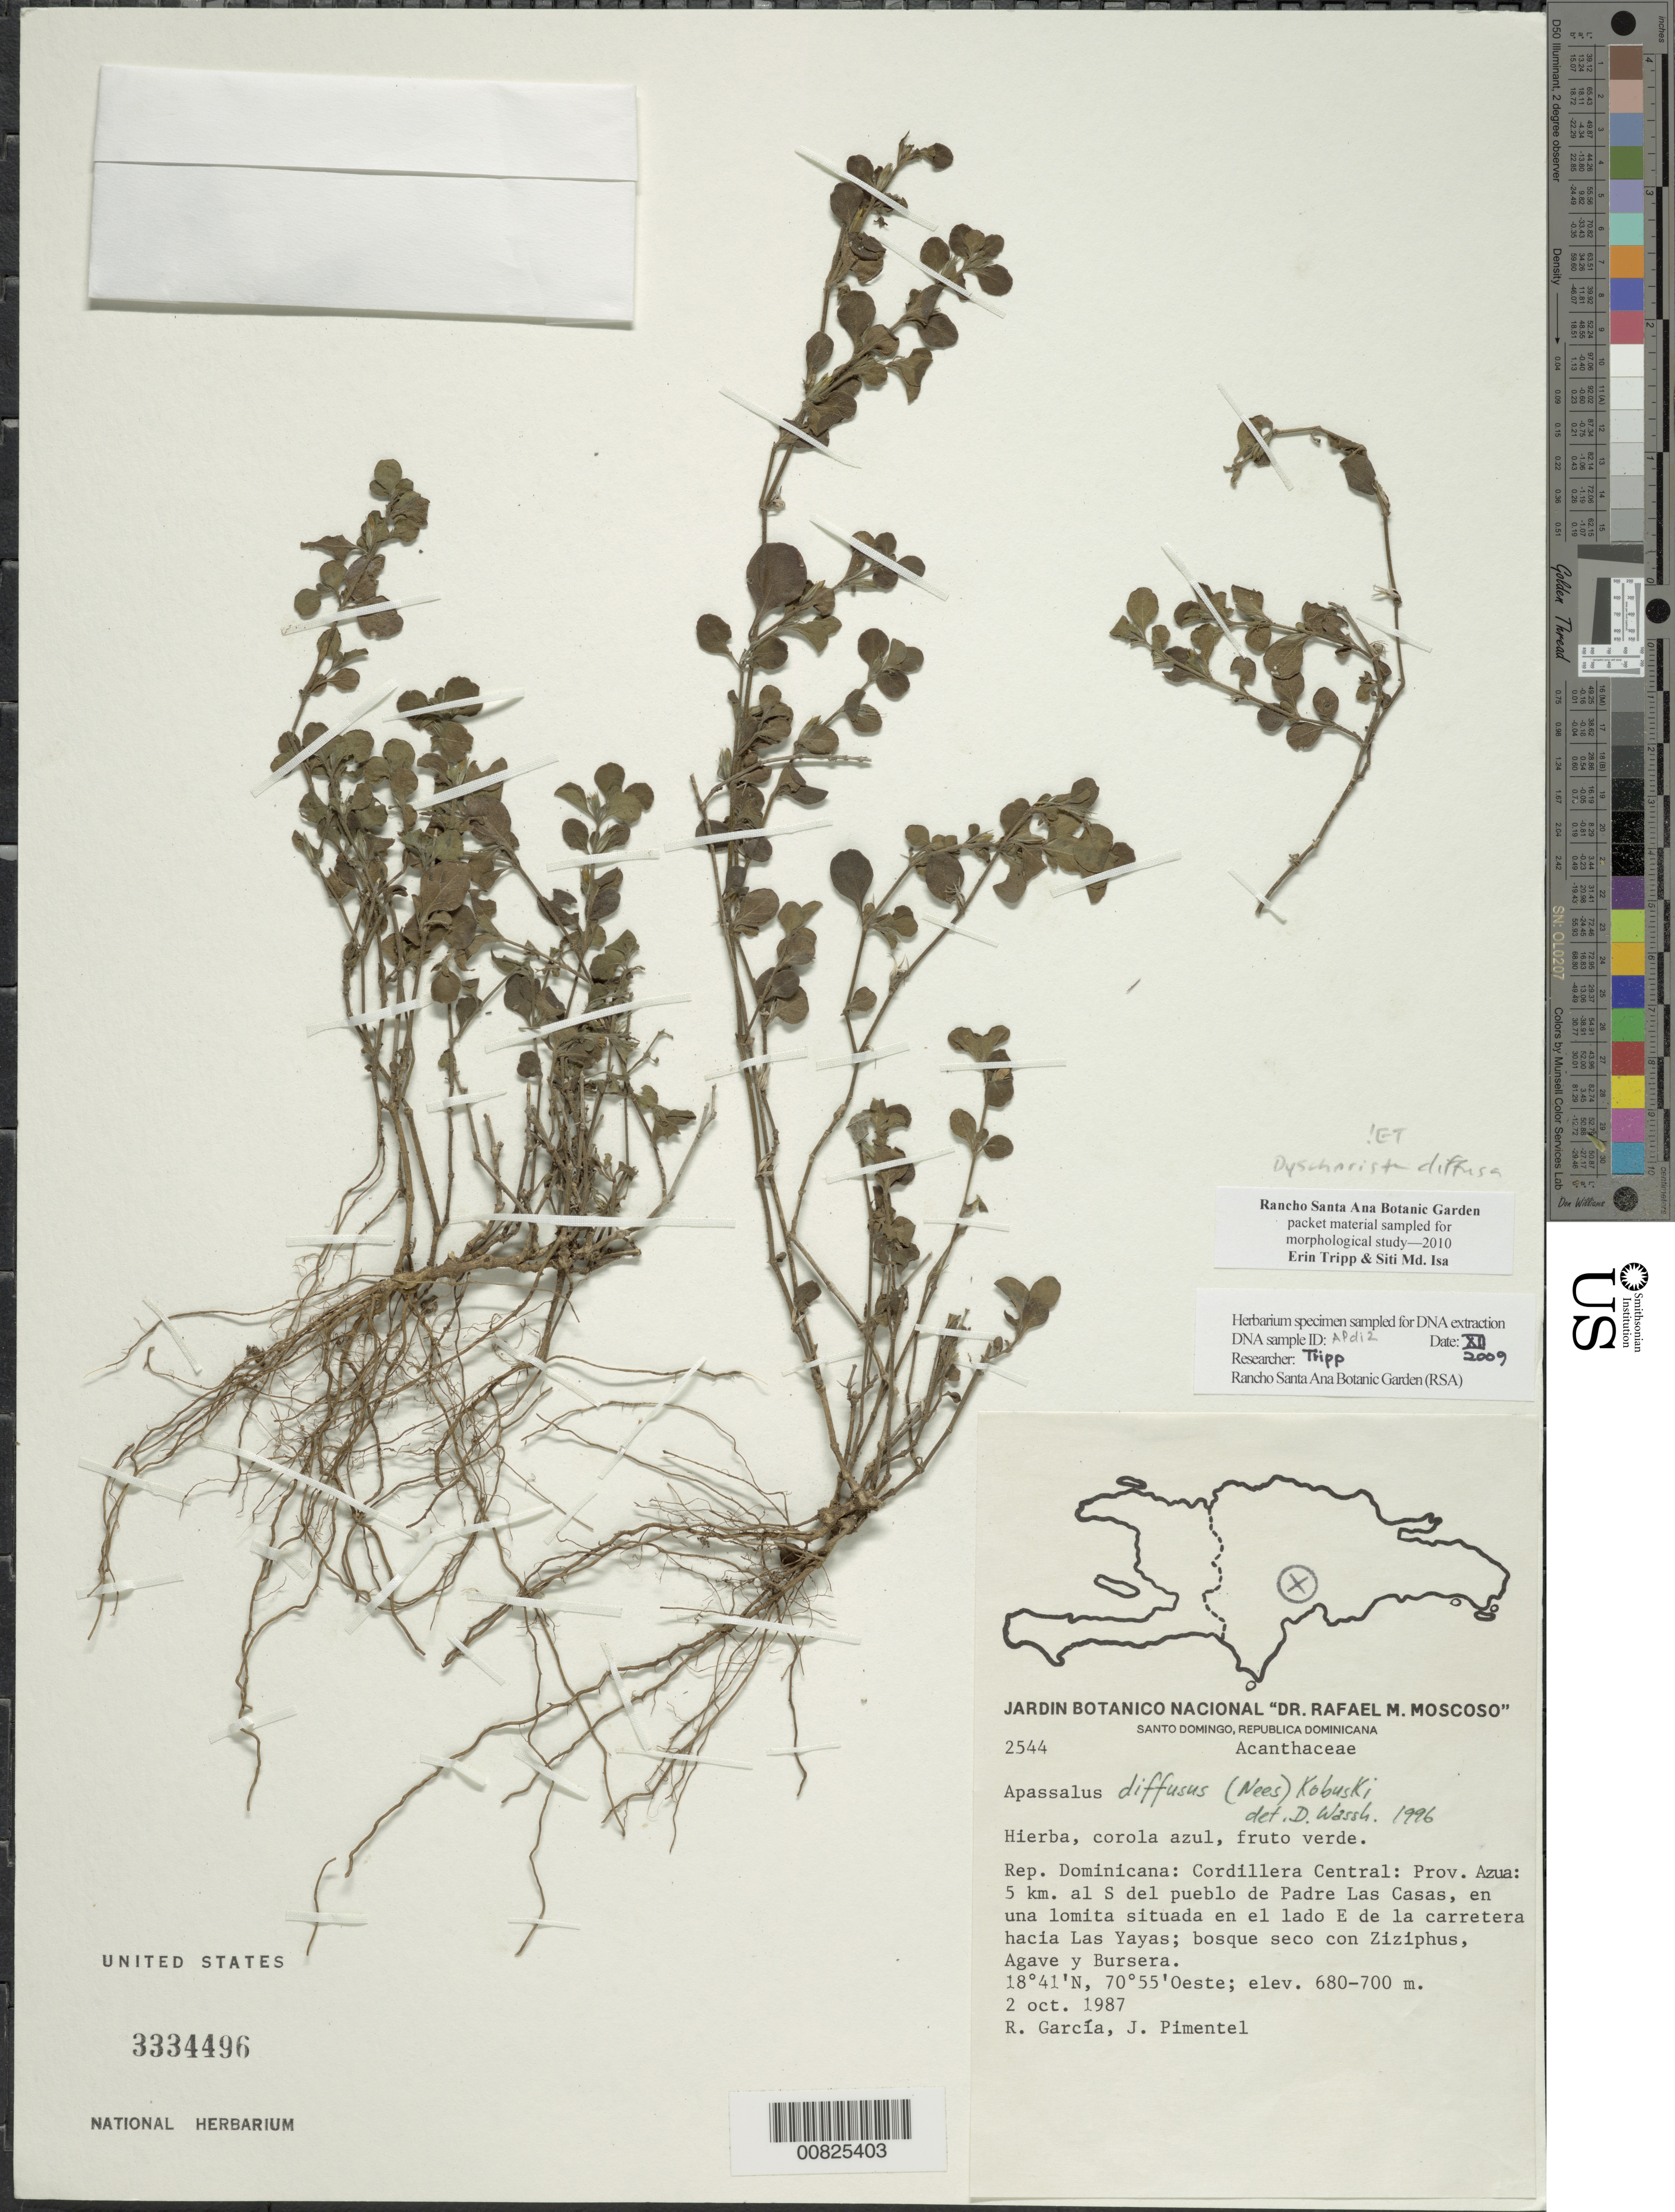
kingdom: Plantae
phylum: Tracheophyta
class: Magnoliopsida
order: Lamiales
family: Acanthaceae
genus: Apassalus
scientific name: Apassalus diffusus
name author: (Nees) Kobuski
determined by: Kobuski, C. E.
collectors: R. G. García & J. Pimentel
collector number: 2544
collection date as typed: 02 Oct 1987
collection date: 1987-10-02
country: Dominican Republic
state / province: Azua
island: Hispaniola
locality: Cordillera Central, 5 km al S del pueblo de Padre Las Casas, en una lomita situada en el lado E de la carretera hacia Las Yayas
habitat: Bosque seco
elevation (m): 680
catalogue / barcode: US 3334496